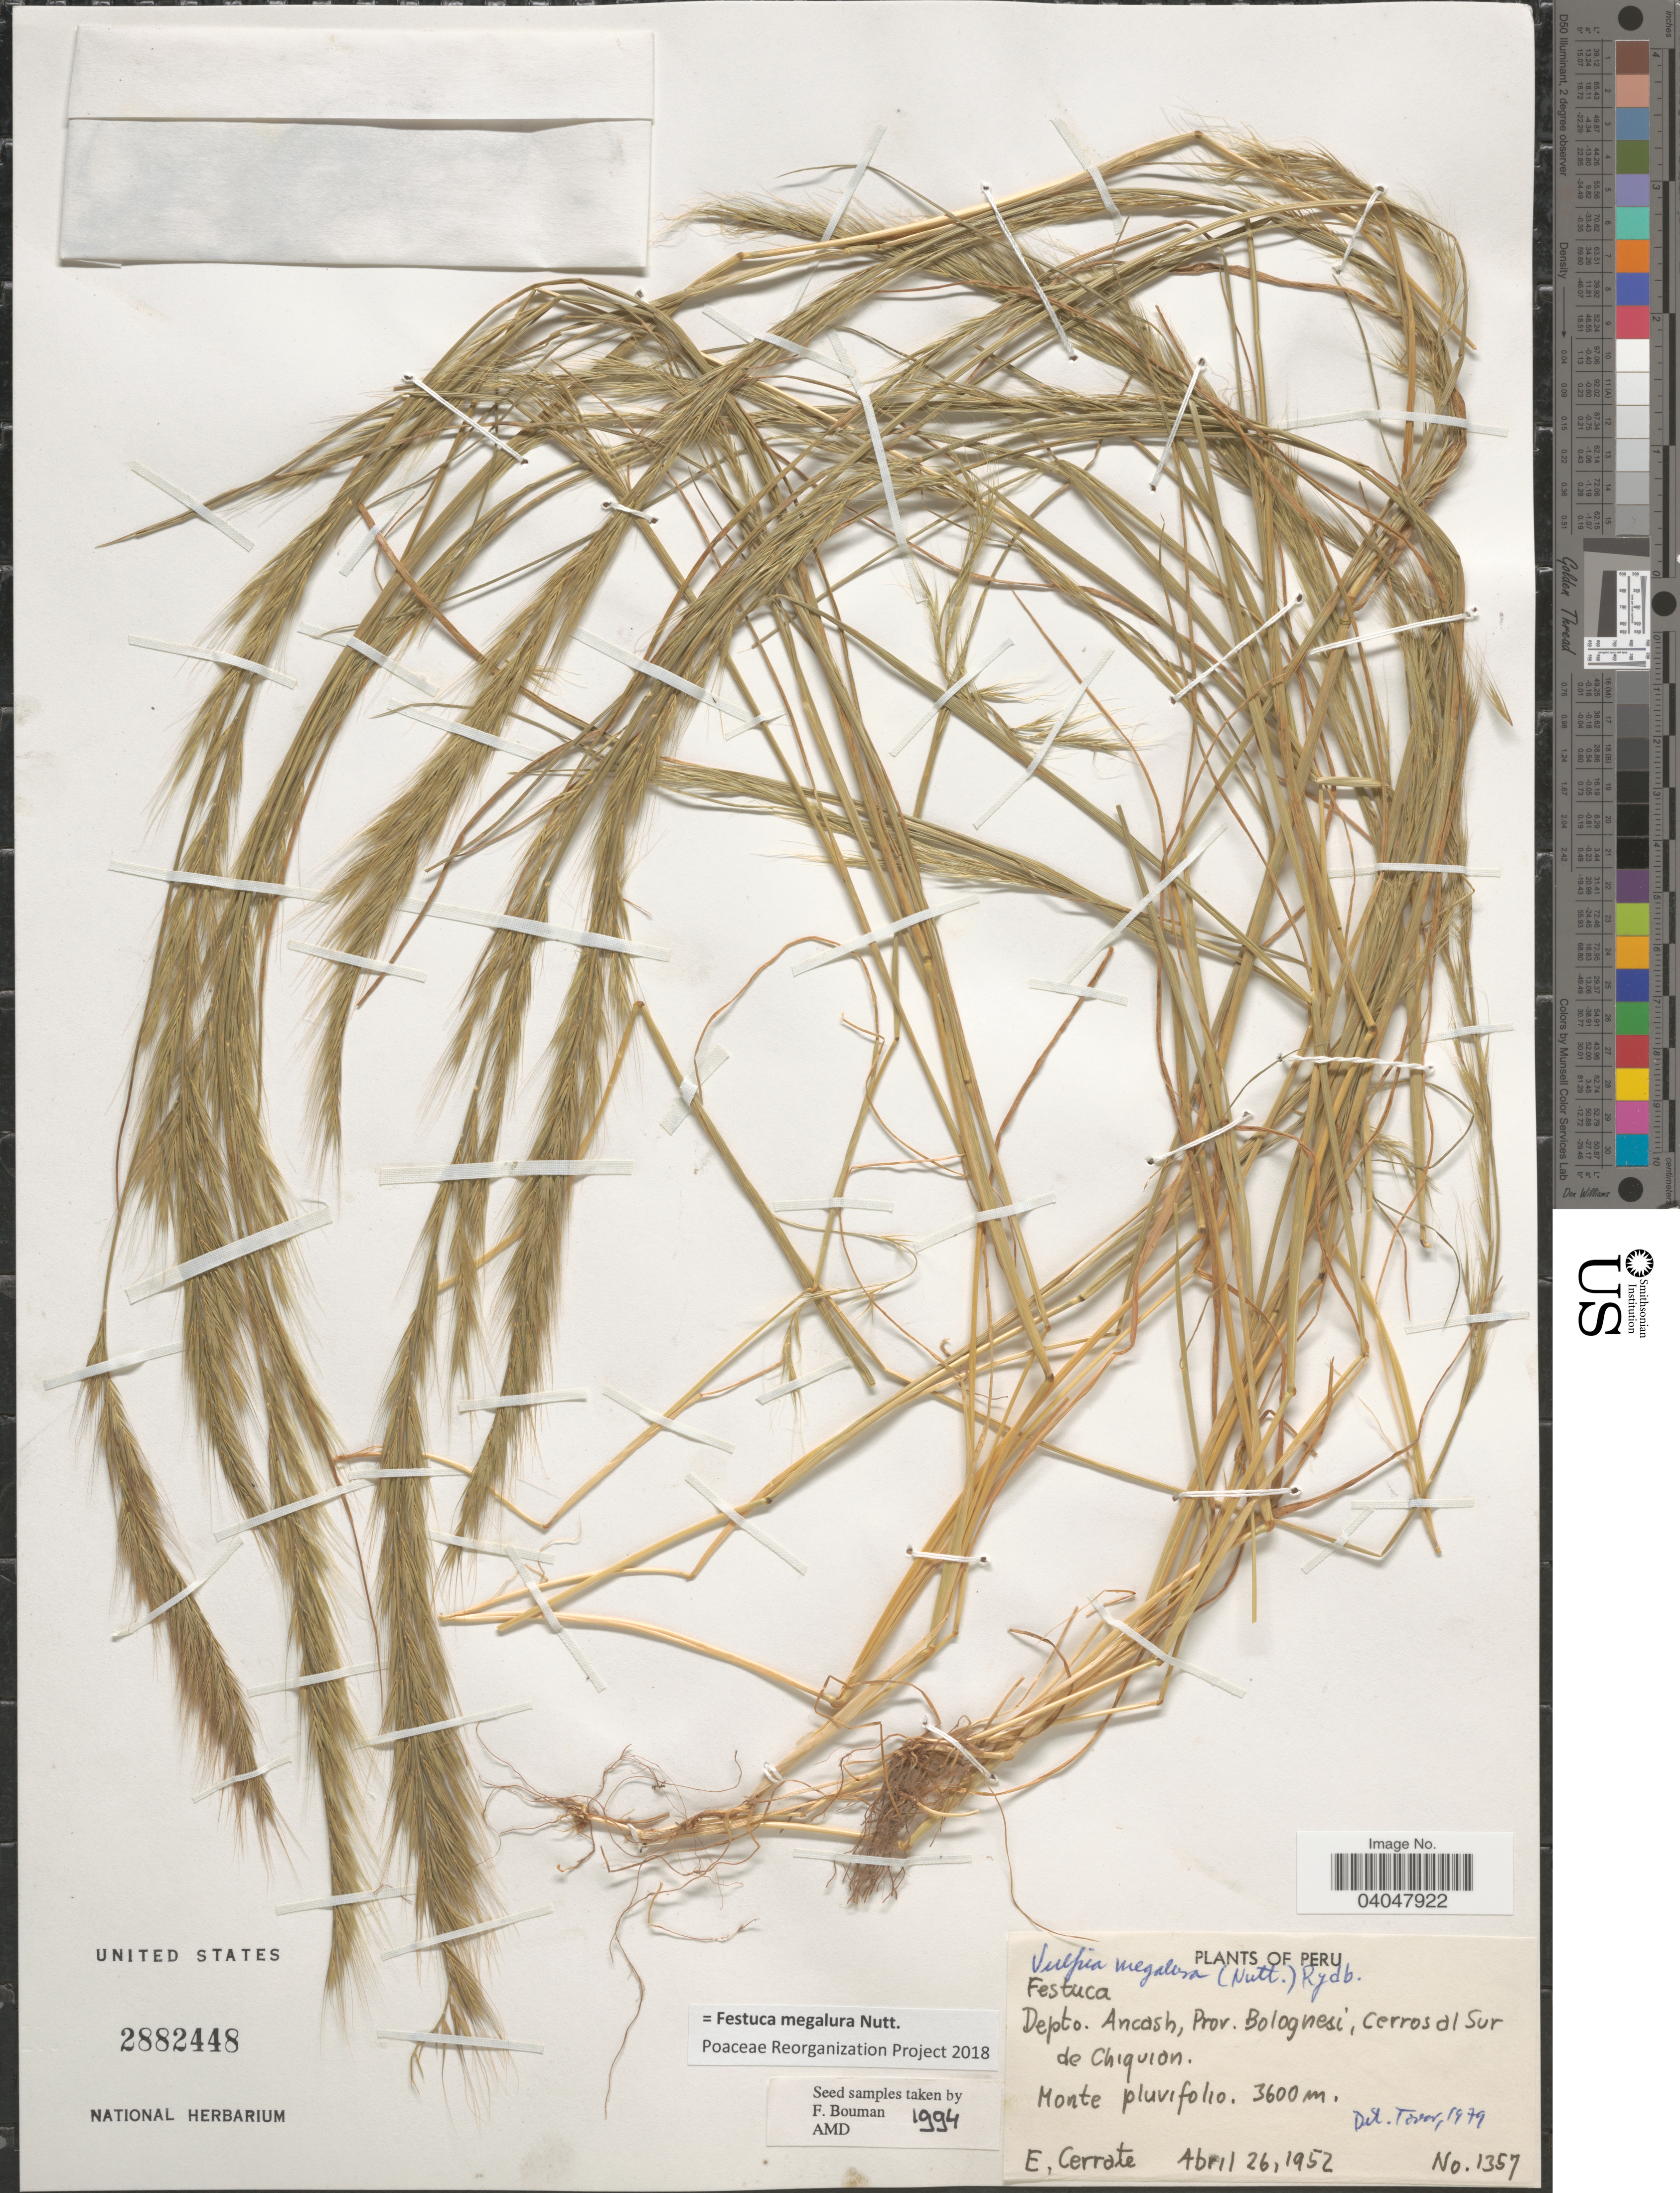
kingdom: Plantae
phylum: Tracheophyta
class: Liliopsida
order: Poales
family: Poaceae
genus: Festuca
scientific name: Festuca megalura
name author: Nutt.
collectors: E. Cerrate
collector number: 1357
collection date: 1952-04-26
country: Peru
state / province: Ancash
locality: Depto. Ancash, Prov. Bolognesi, Cerros al Sur de Chiquion. Monte pluvifolio.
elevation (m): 3600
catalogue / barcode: US 2882448